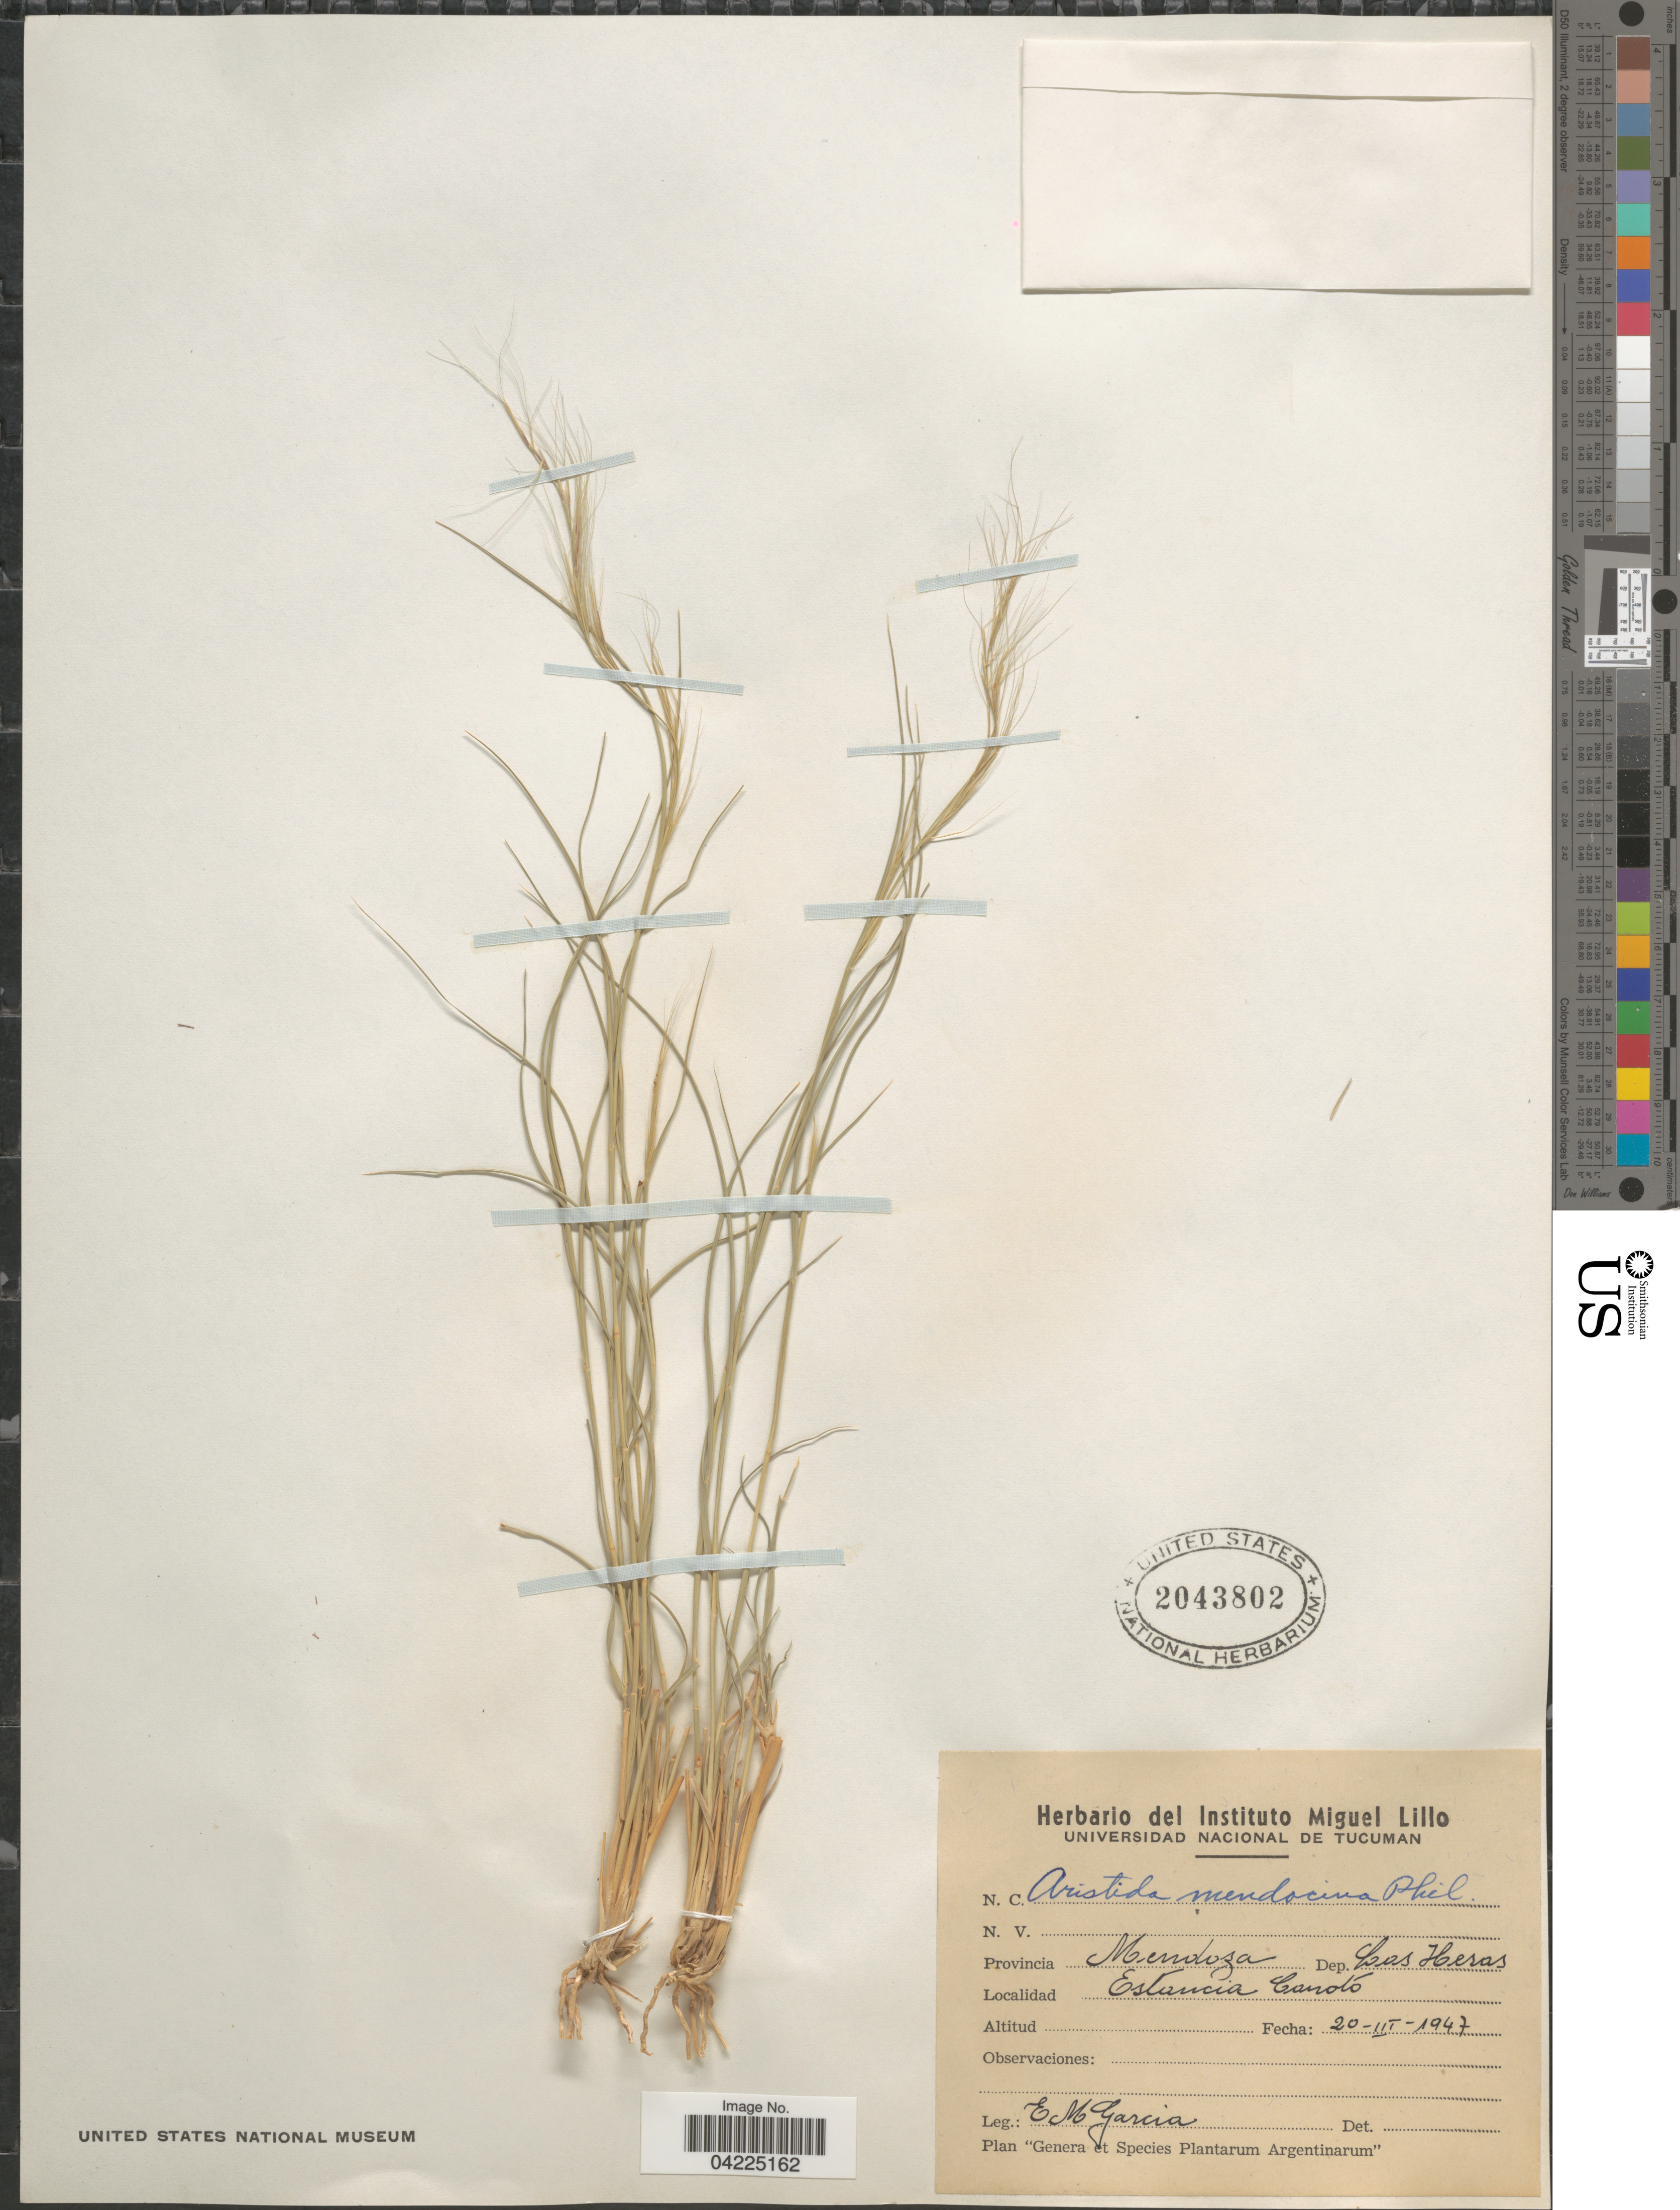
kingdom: Plantae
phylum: Tracheophyta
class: Liliopsida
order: Poales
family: Poaceae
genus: Aristida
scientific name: Aristida mendocina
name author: Phil.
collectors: E. Garcia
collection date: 1947-03-20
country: Argentina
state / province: Mendoza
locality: Dep. Los Heras. Estancia Conoto.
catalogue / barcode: US 2043802